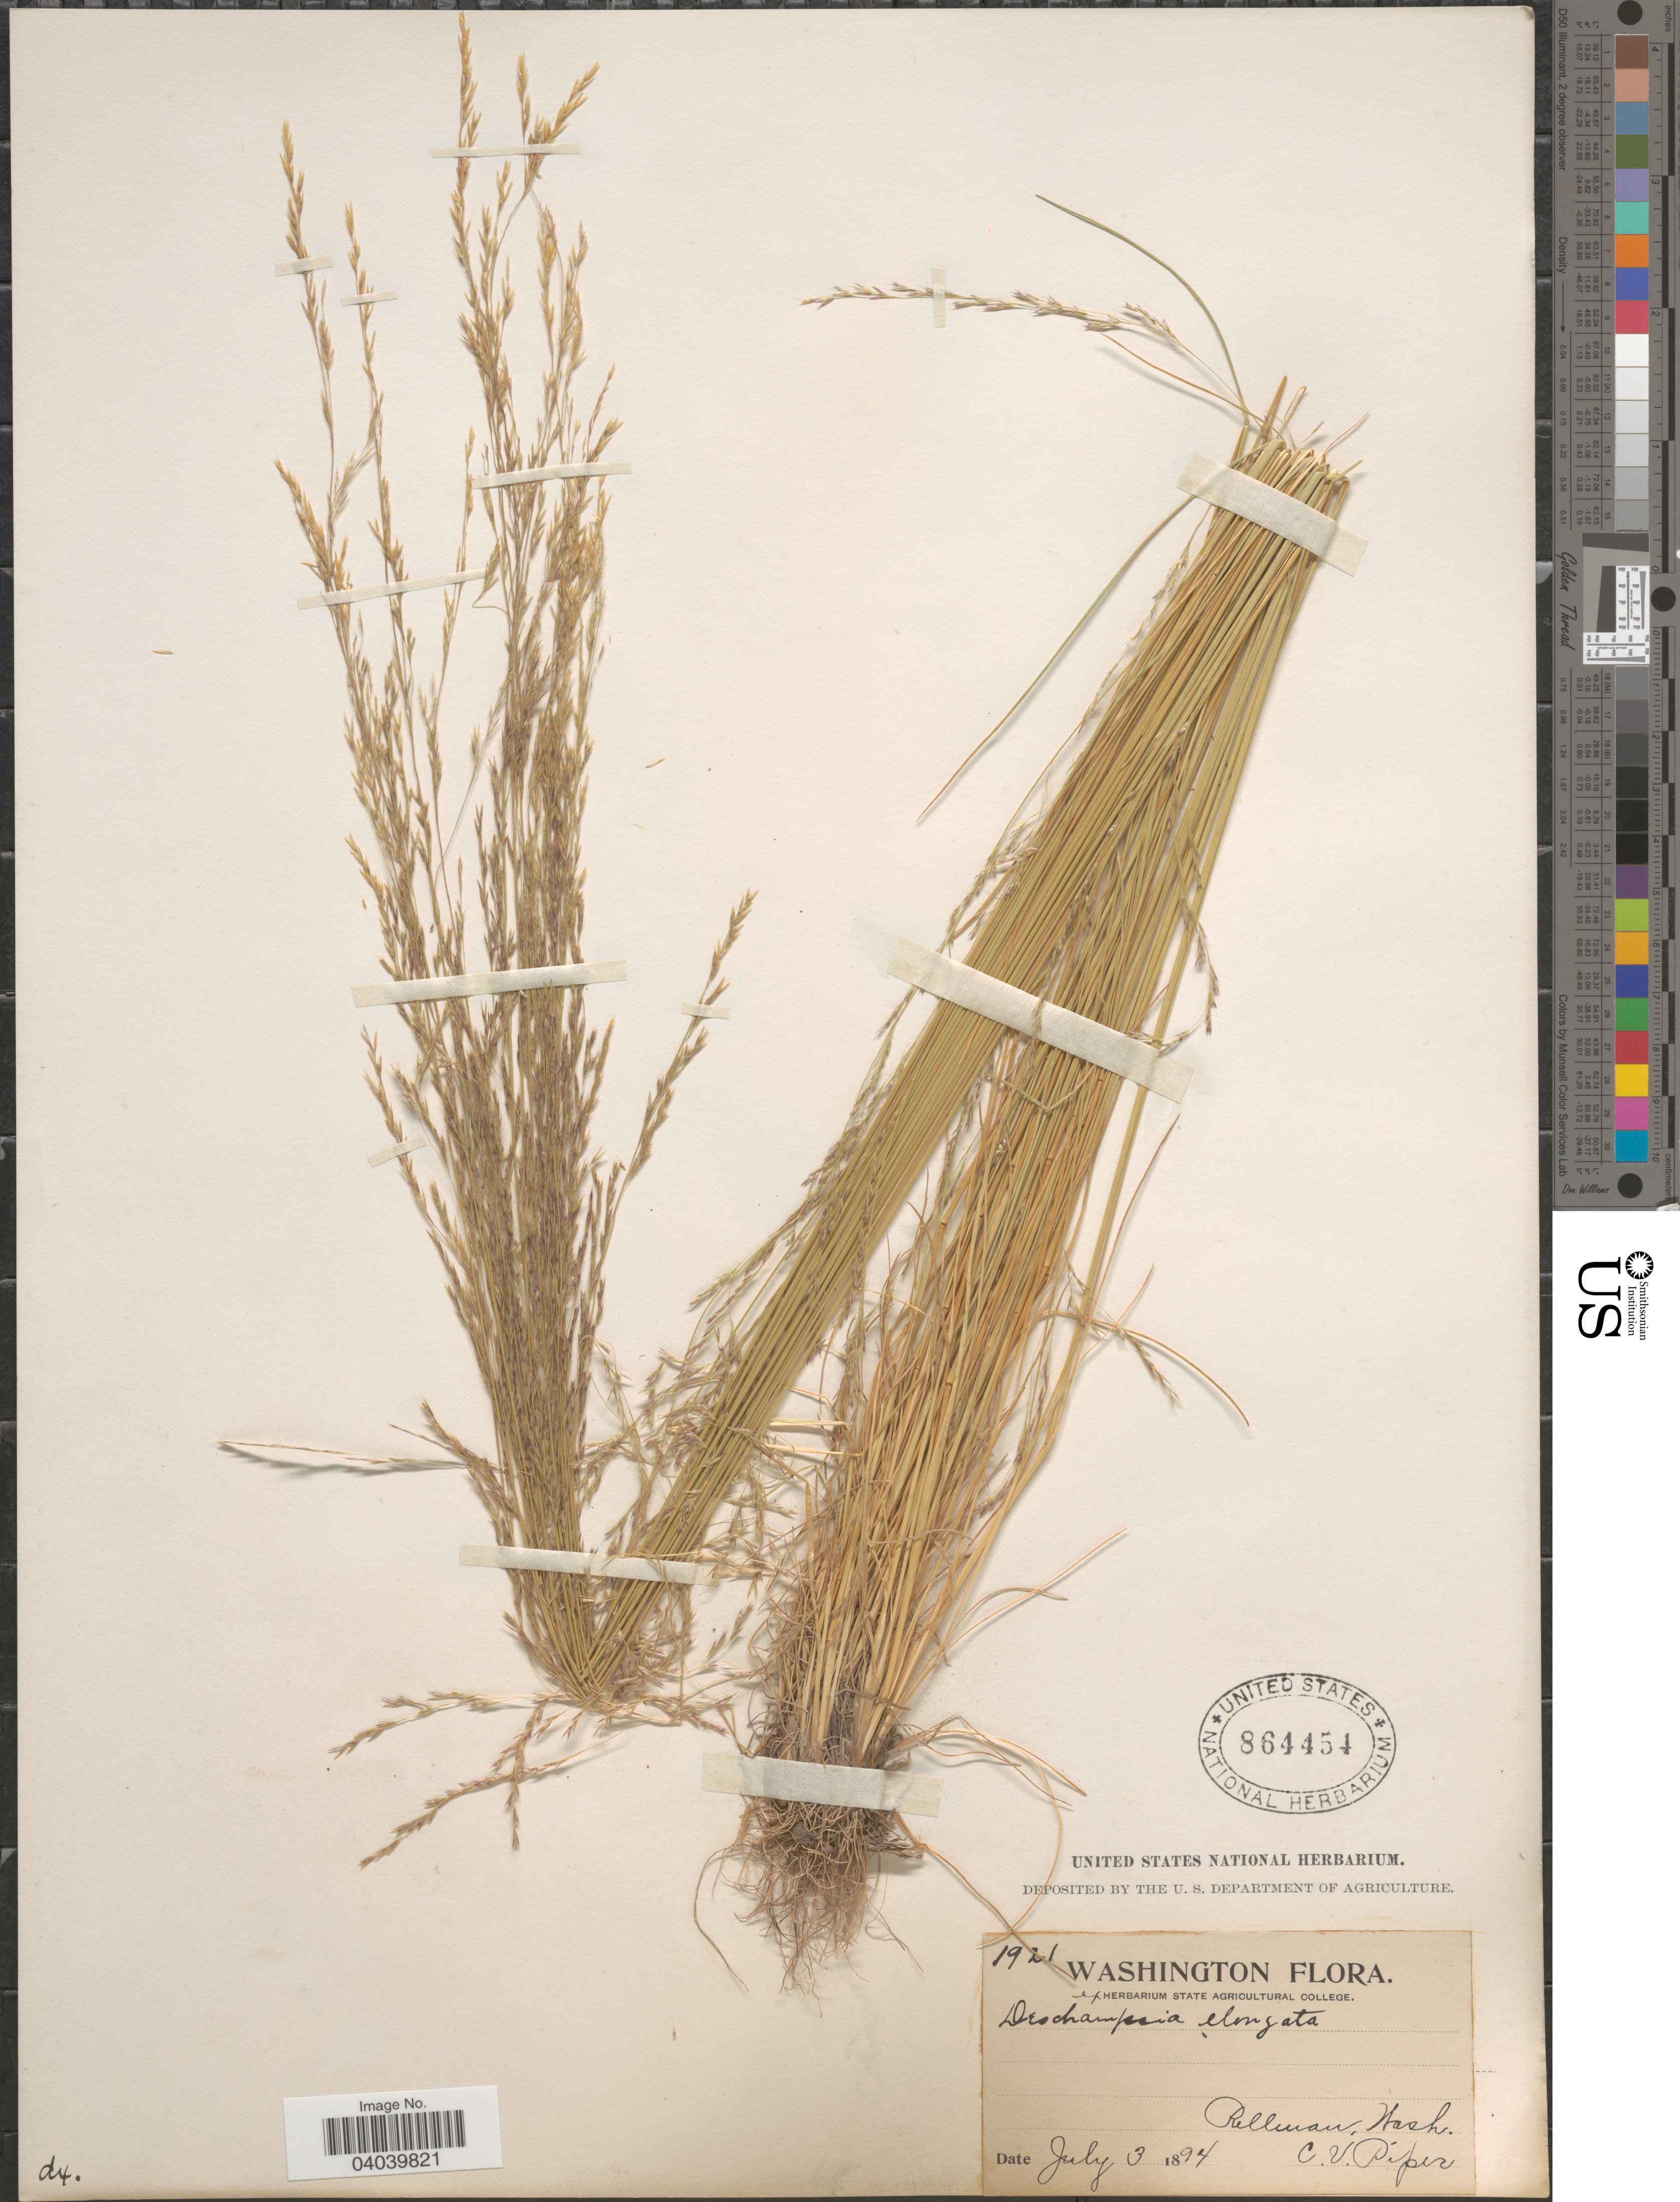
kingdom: Plantae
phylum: Tracheophyta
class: Liliopsida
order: Poales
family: Poaceae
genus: Deschampsia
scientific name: Deschampsia elongata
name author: (Hook.) Munro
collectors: C. V. Piper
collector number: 1921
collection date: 1894-07-03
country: United States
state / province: Washington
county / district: Whitman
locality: Pullman.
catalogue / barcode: US 864454